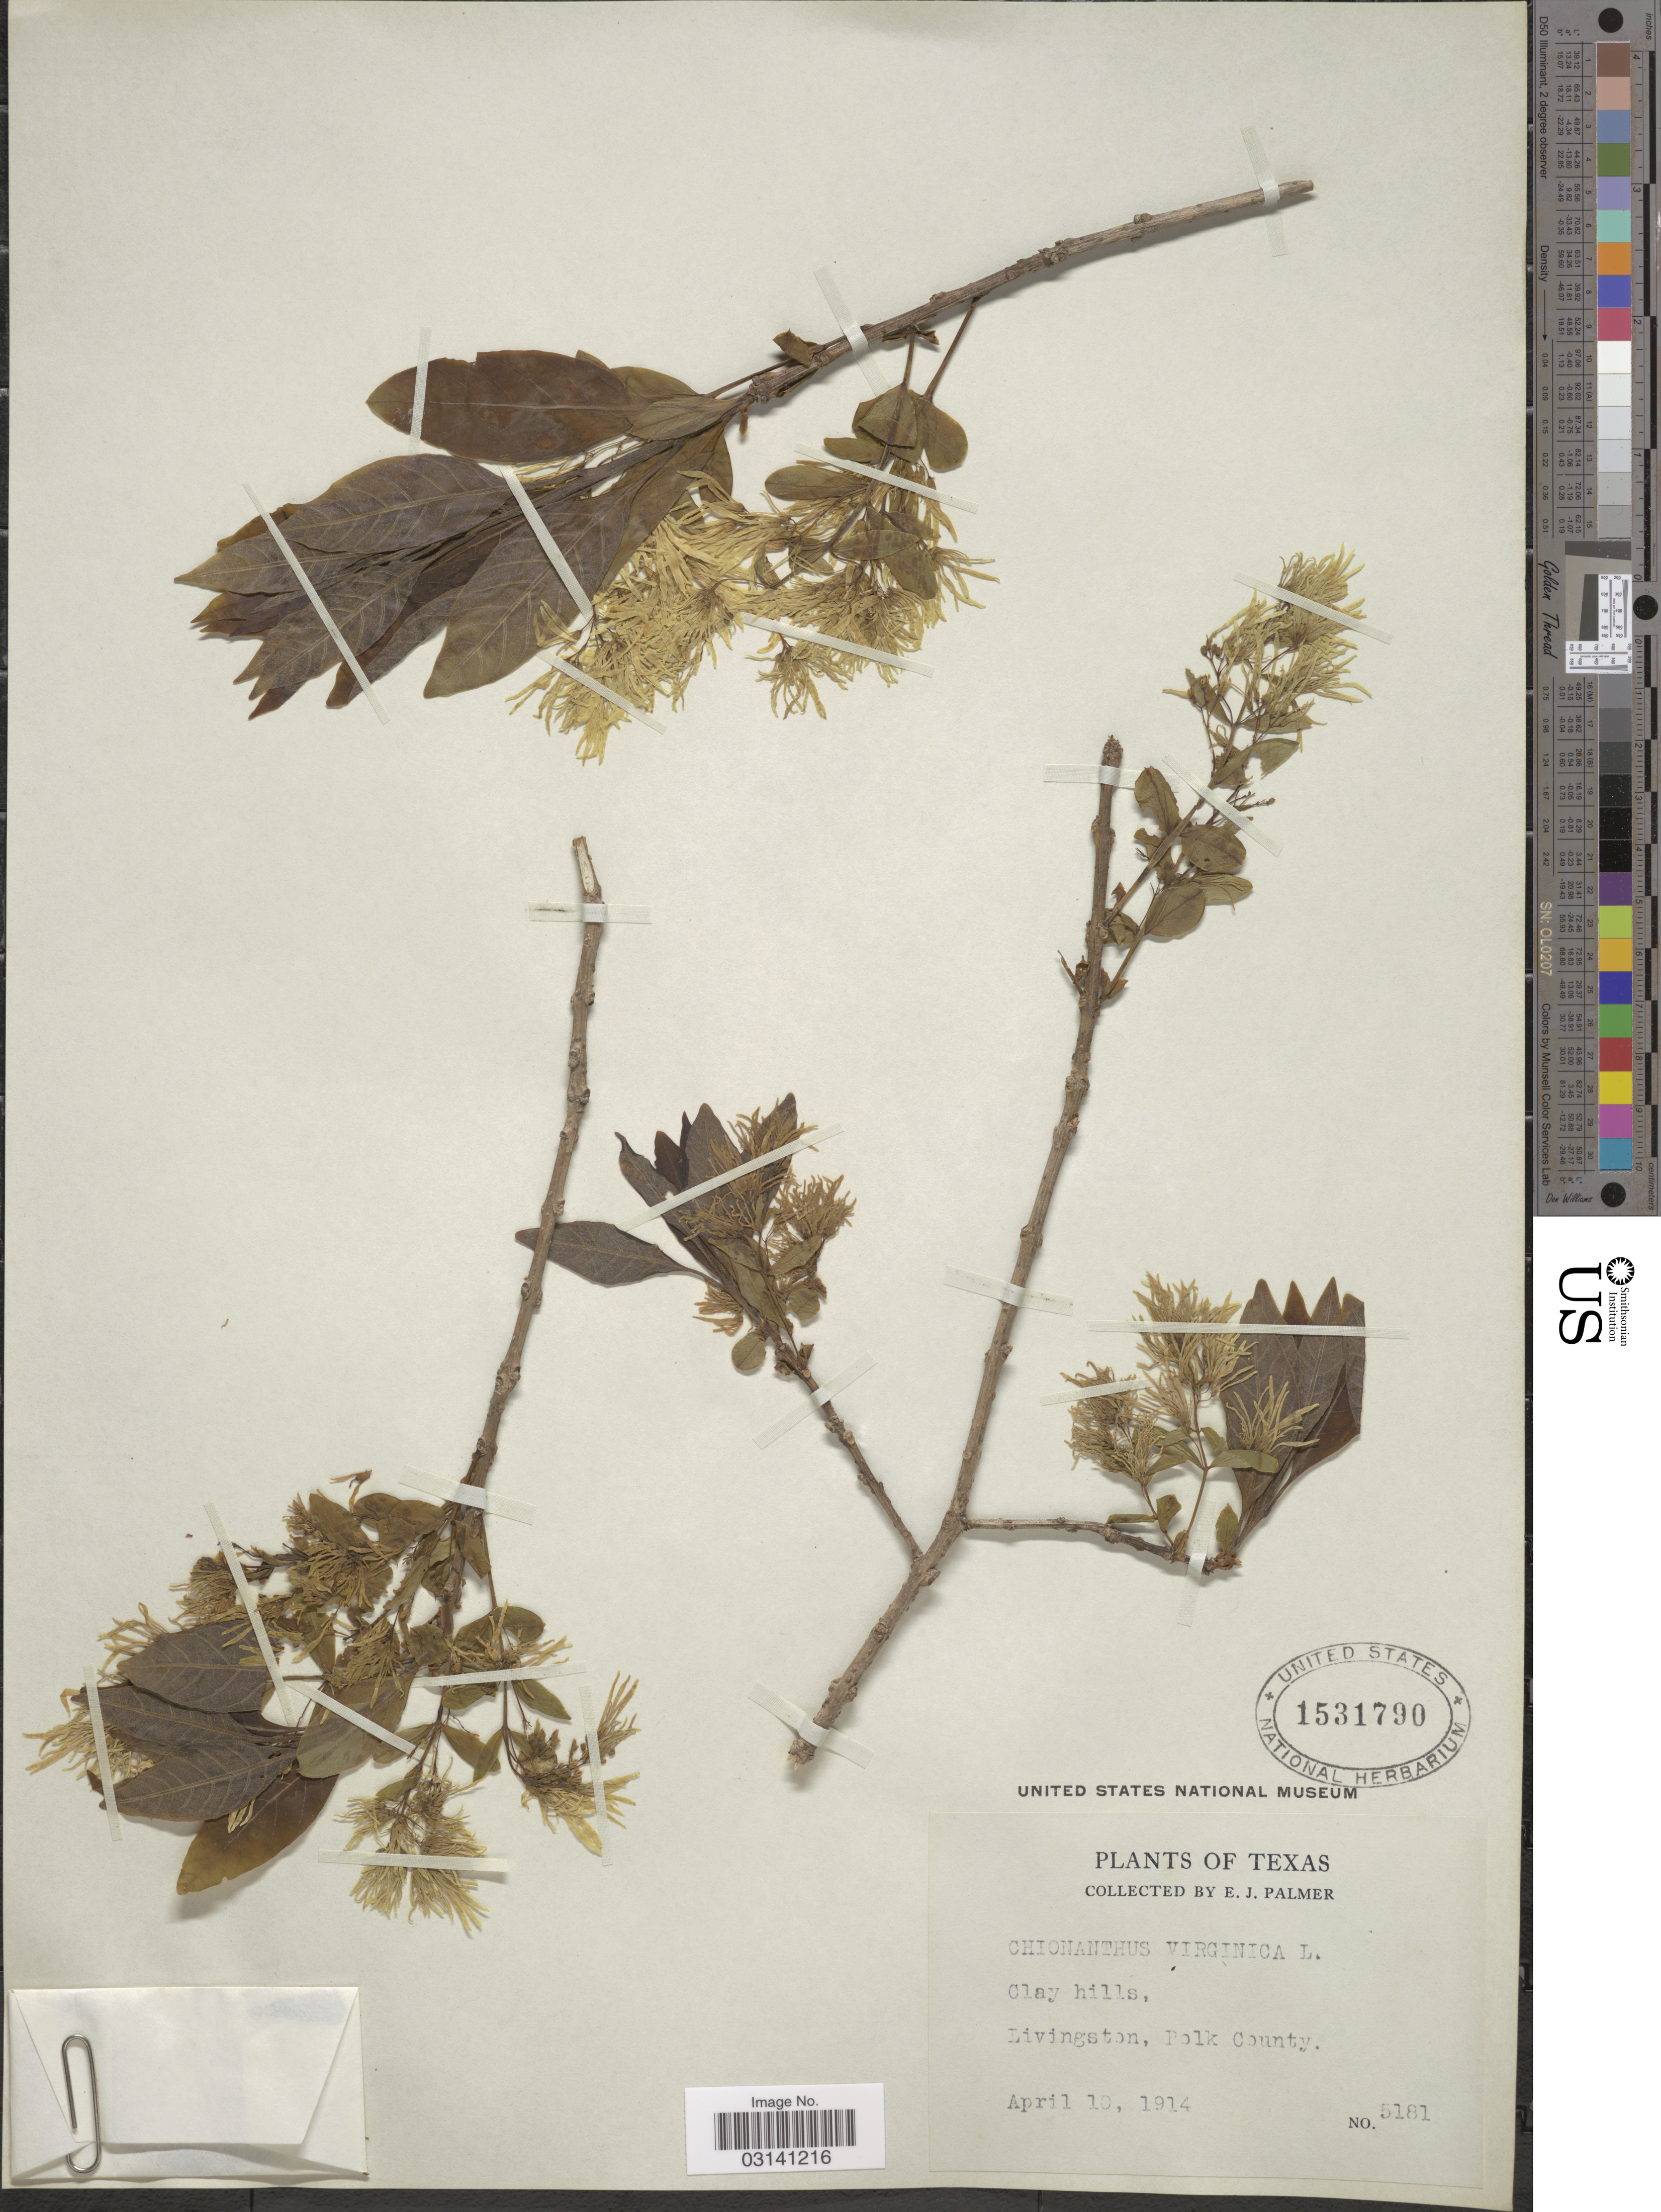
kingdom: Plantae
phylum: Tracheophyta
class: Magnoliopsida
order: Lamiales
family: Oleaceae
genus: Chionanthus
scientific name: Chionanthus virginicus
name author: L.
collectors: E. J. Palmer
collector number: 5181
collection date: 1914-04-10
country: United States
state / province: Texas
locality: Clay hills, Livingston, Polk County.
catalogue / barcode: US 1531790